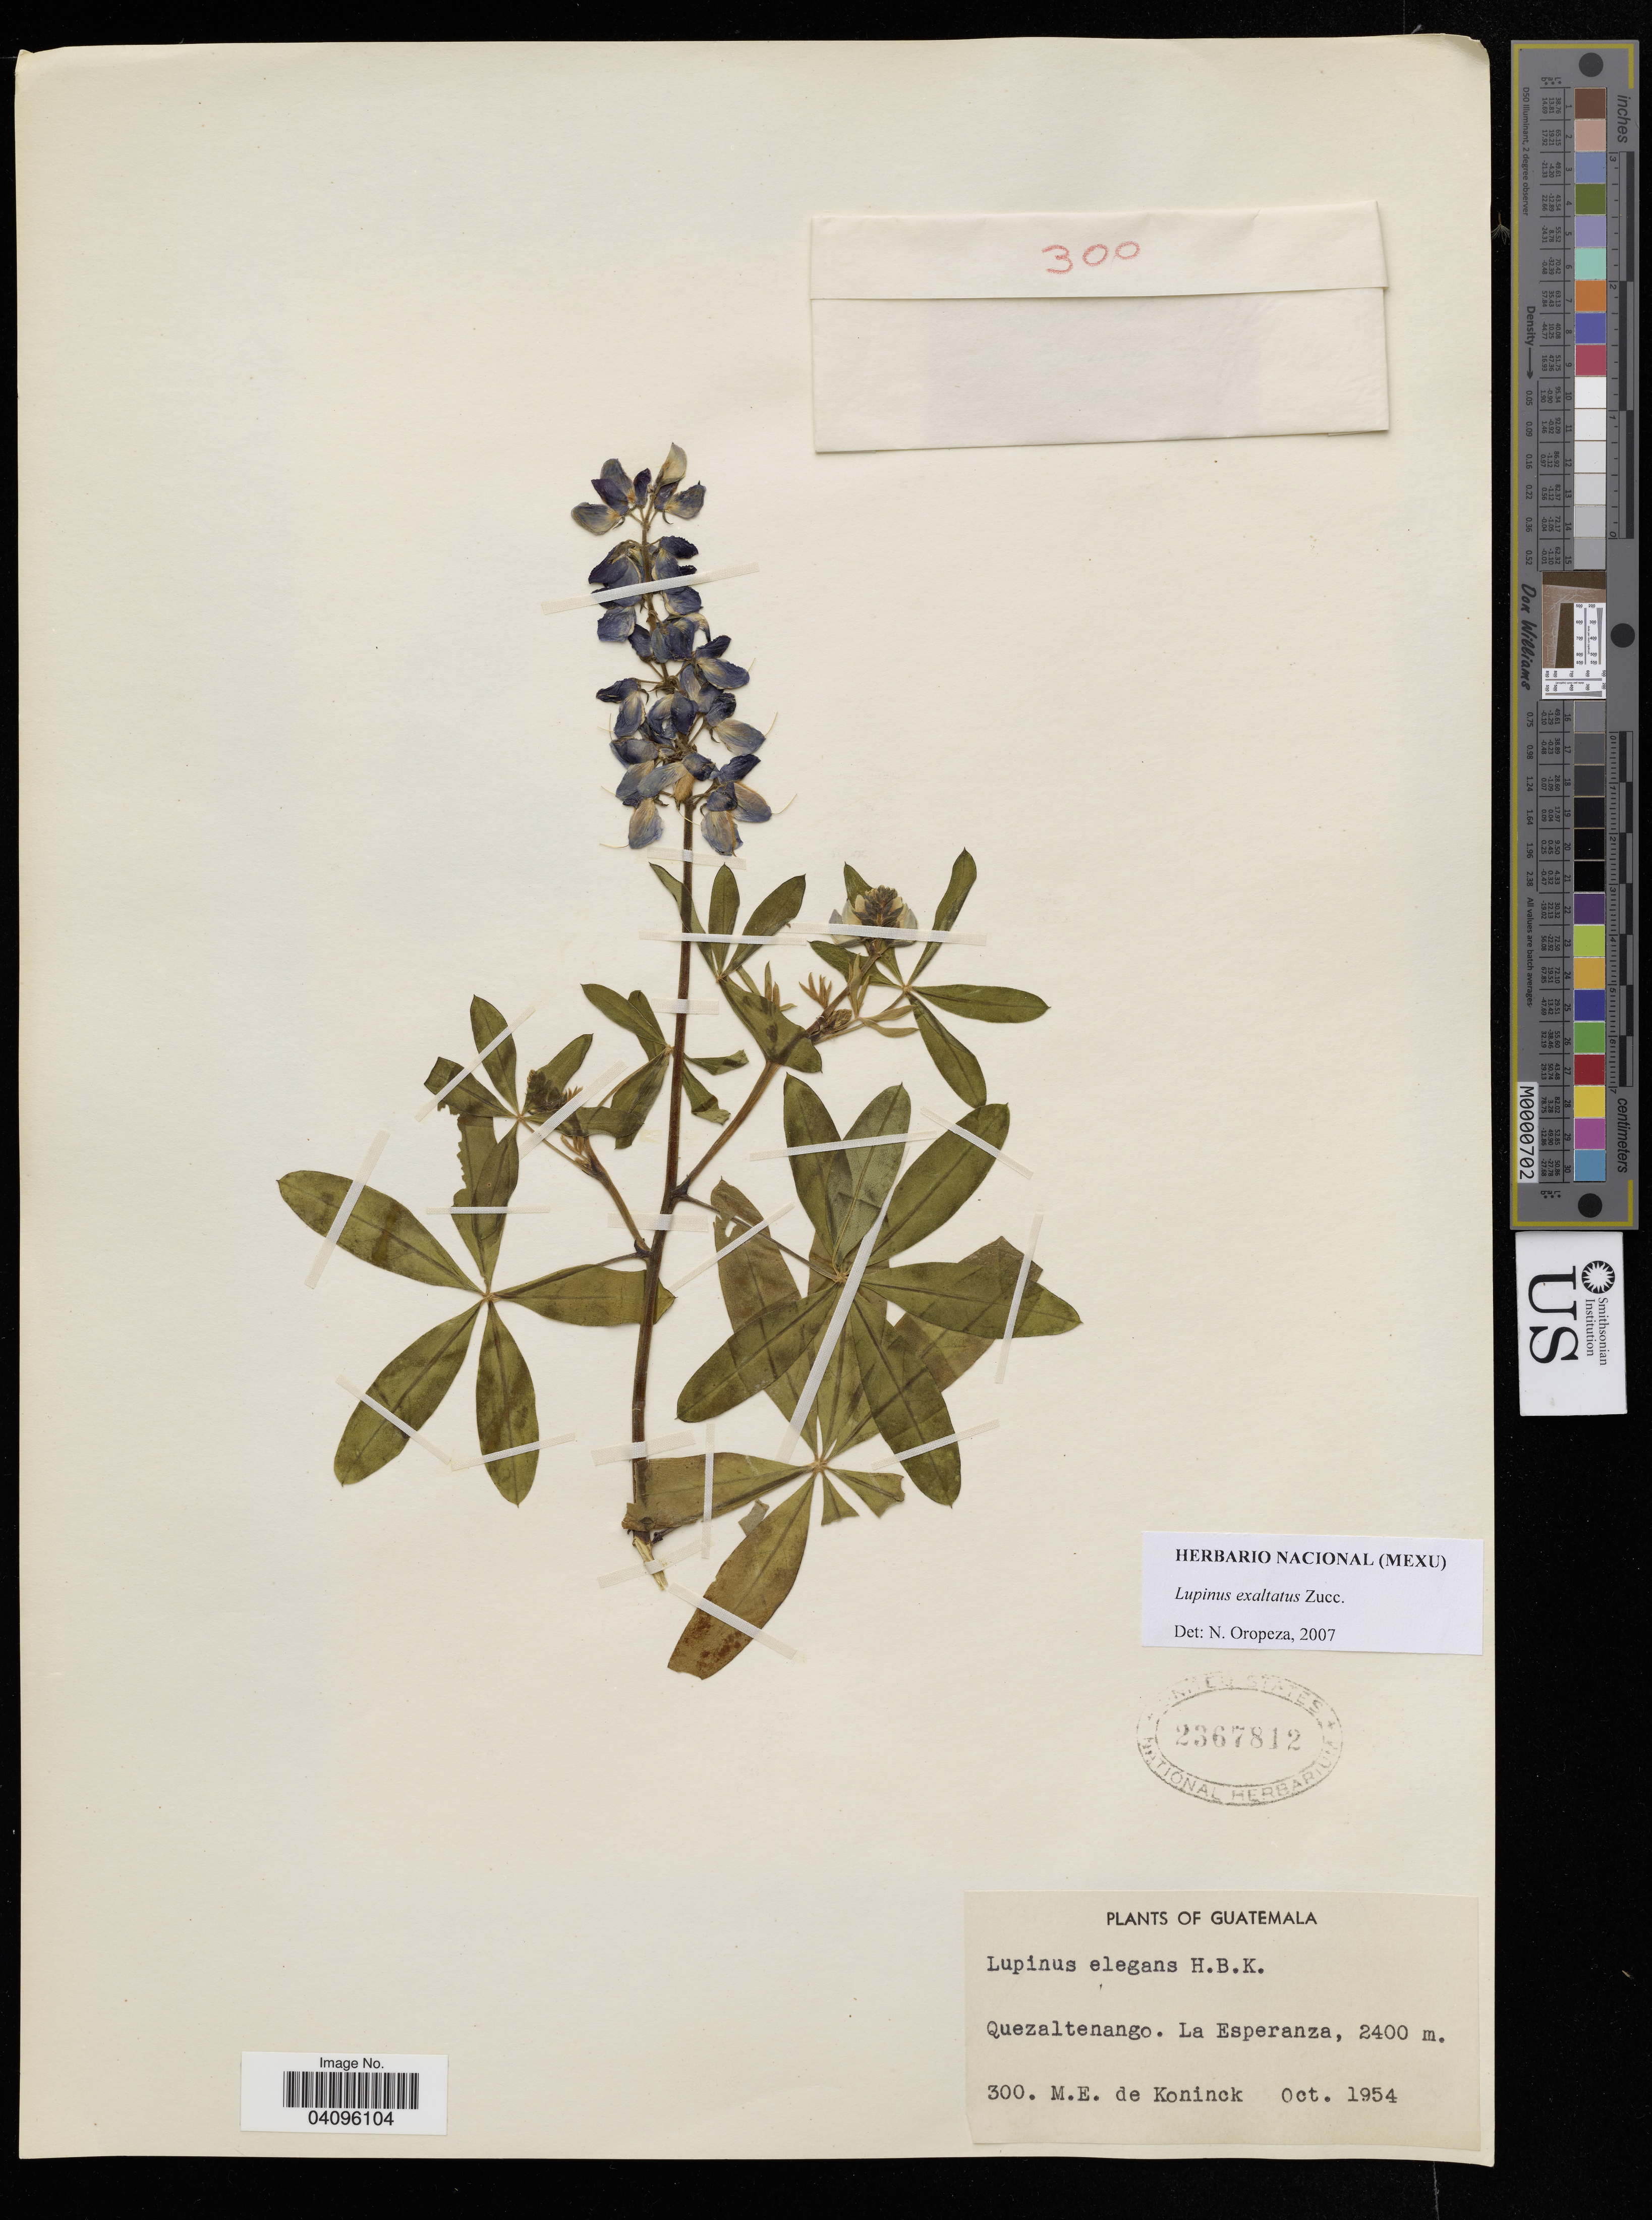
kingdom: Plantae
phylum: Tracheophyta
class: Magnoliopsida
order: Fabales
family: Fabaceae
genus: Lupinus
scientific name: Lupinus exaltatus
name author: Zucc.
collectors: M. de Koninck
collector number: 300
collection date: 1954-10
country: Guatemala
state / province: Guatemala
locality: Quezaltenango. La Esperanza.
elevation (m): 2400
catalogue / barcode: US 2367812